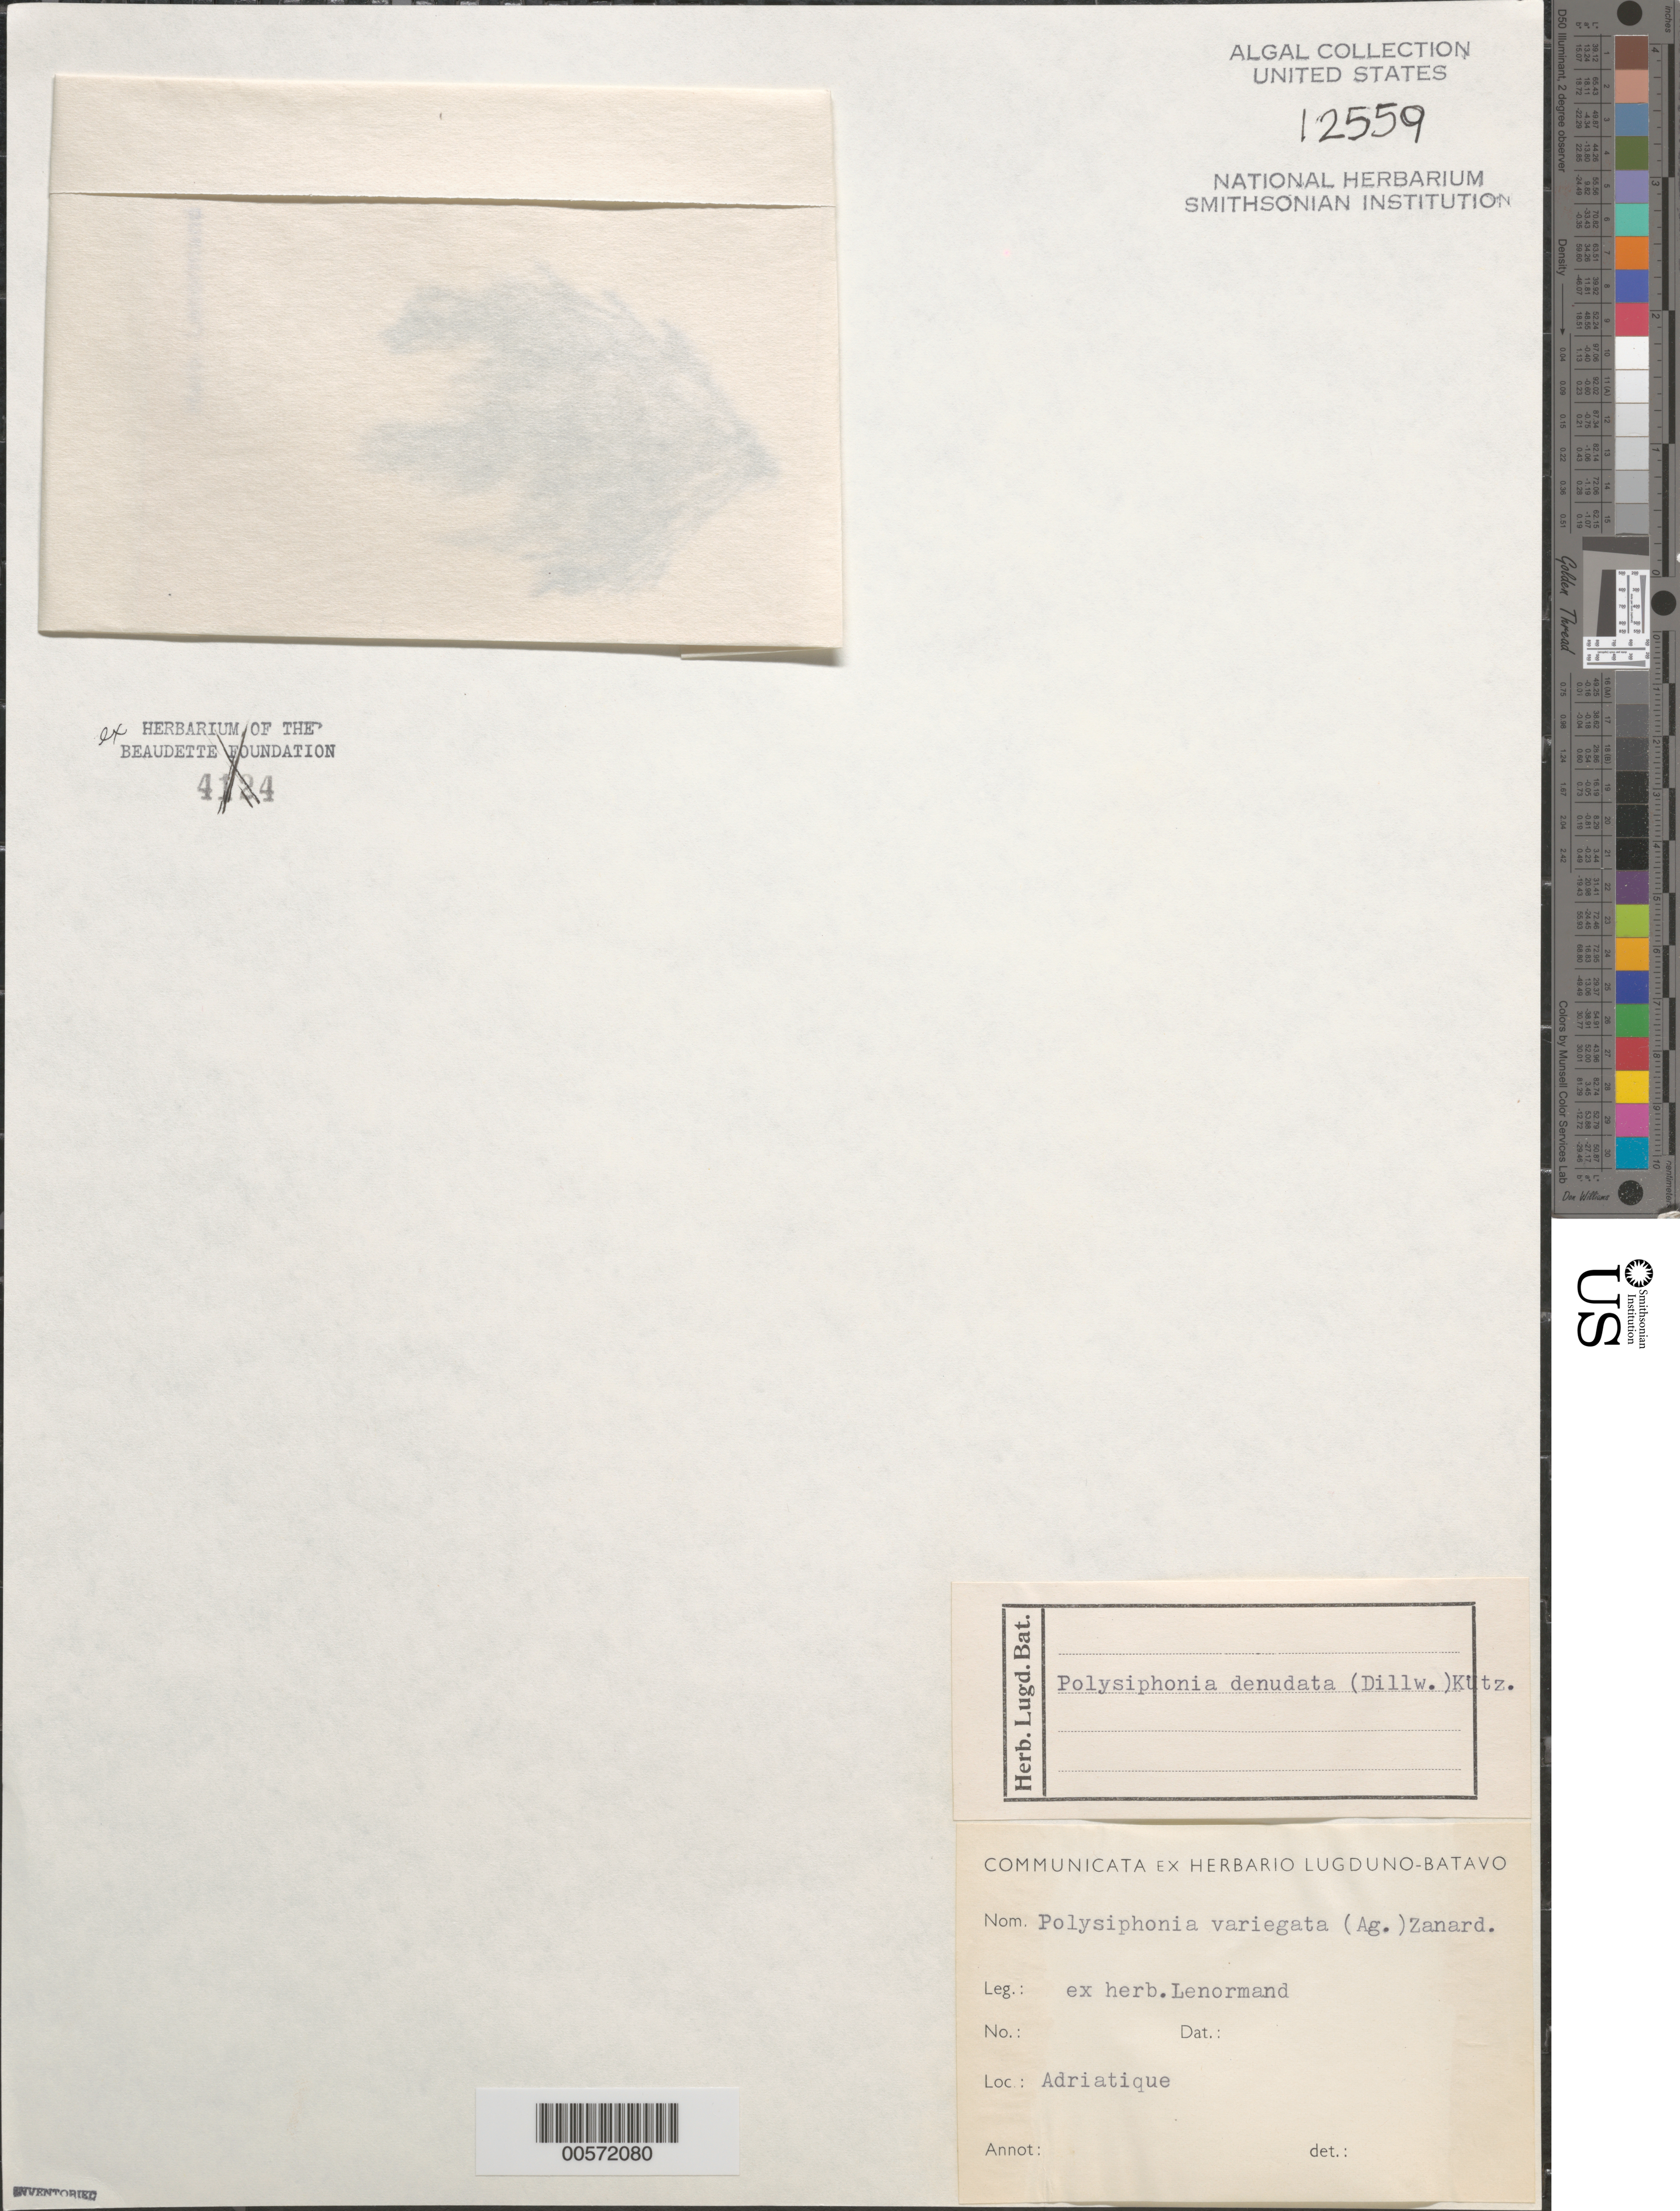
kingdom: Plantae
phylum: Rhodophyta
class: Florideophyceae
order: Ceramiales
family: Rhodomelaceae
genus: Carradoriella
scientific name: Carradoriella denudata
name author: (Dillwyn) Savoie & G.W. Saunders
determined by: Algae name updating Project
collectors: S. Lenormand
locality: Adriatic Sea (Adriatique)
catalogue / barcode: US 12559